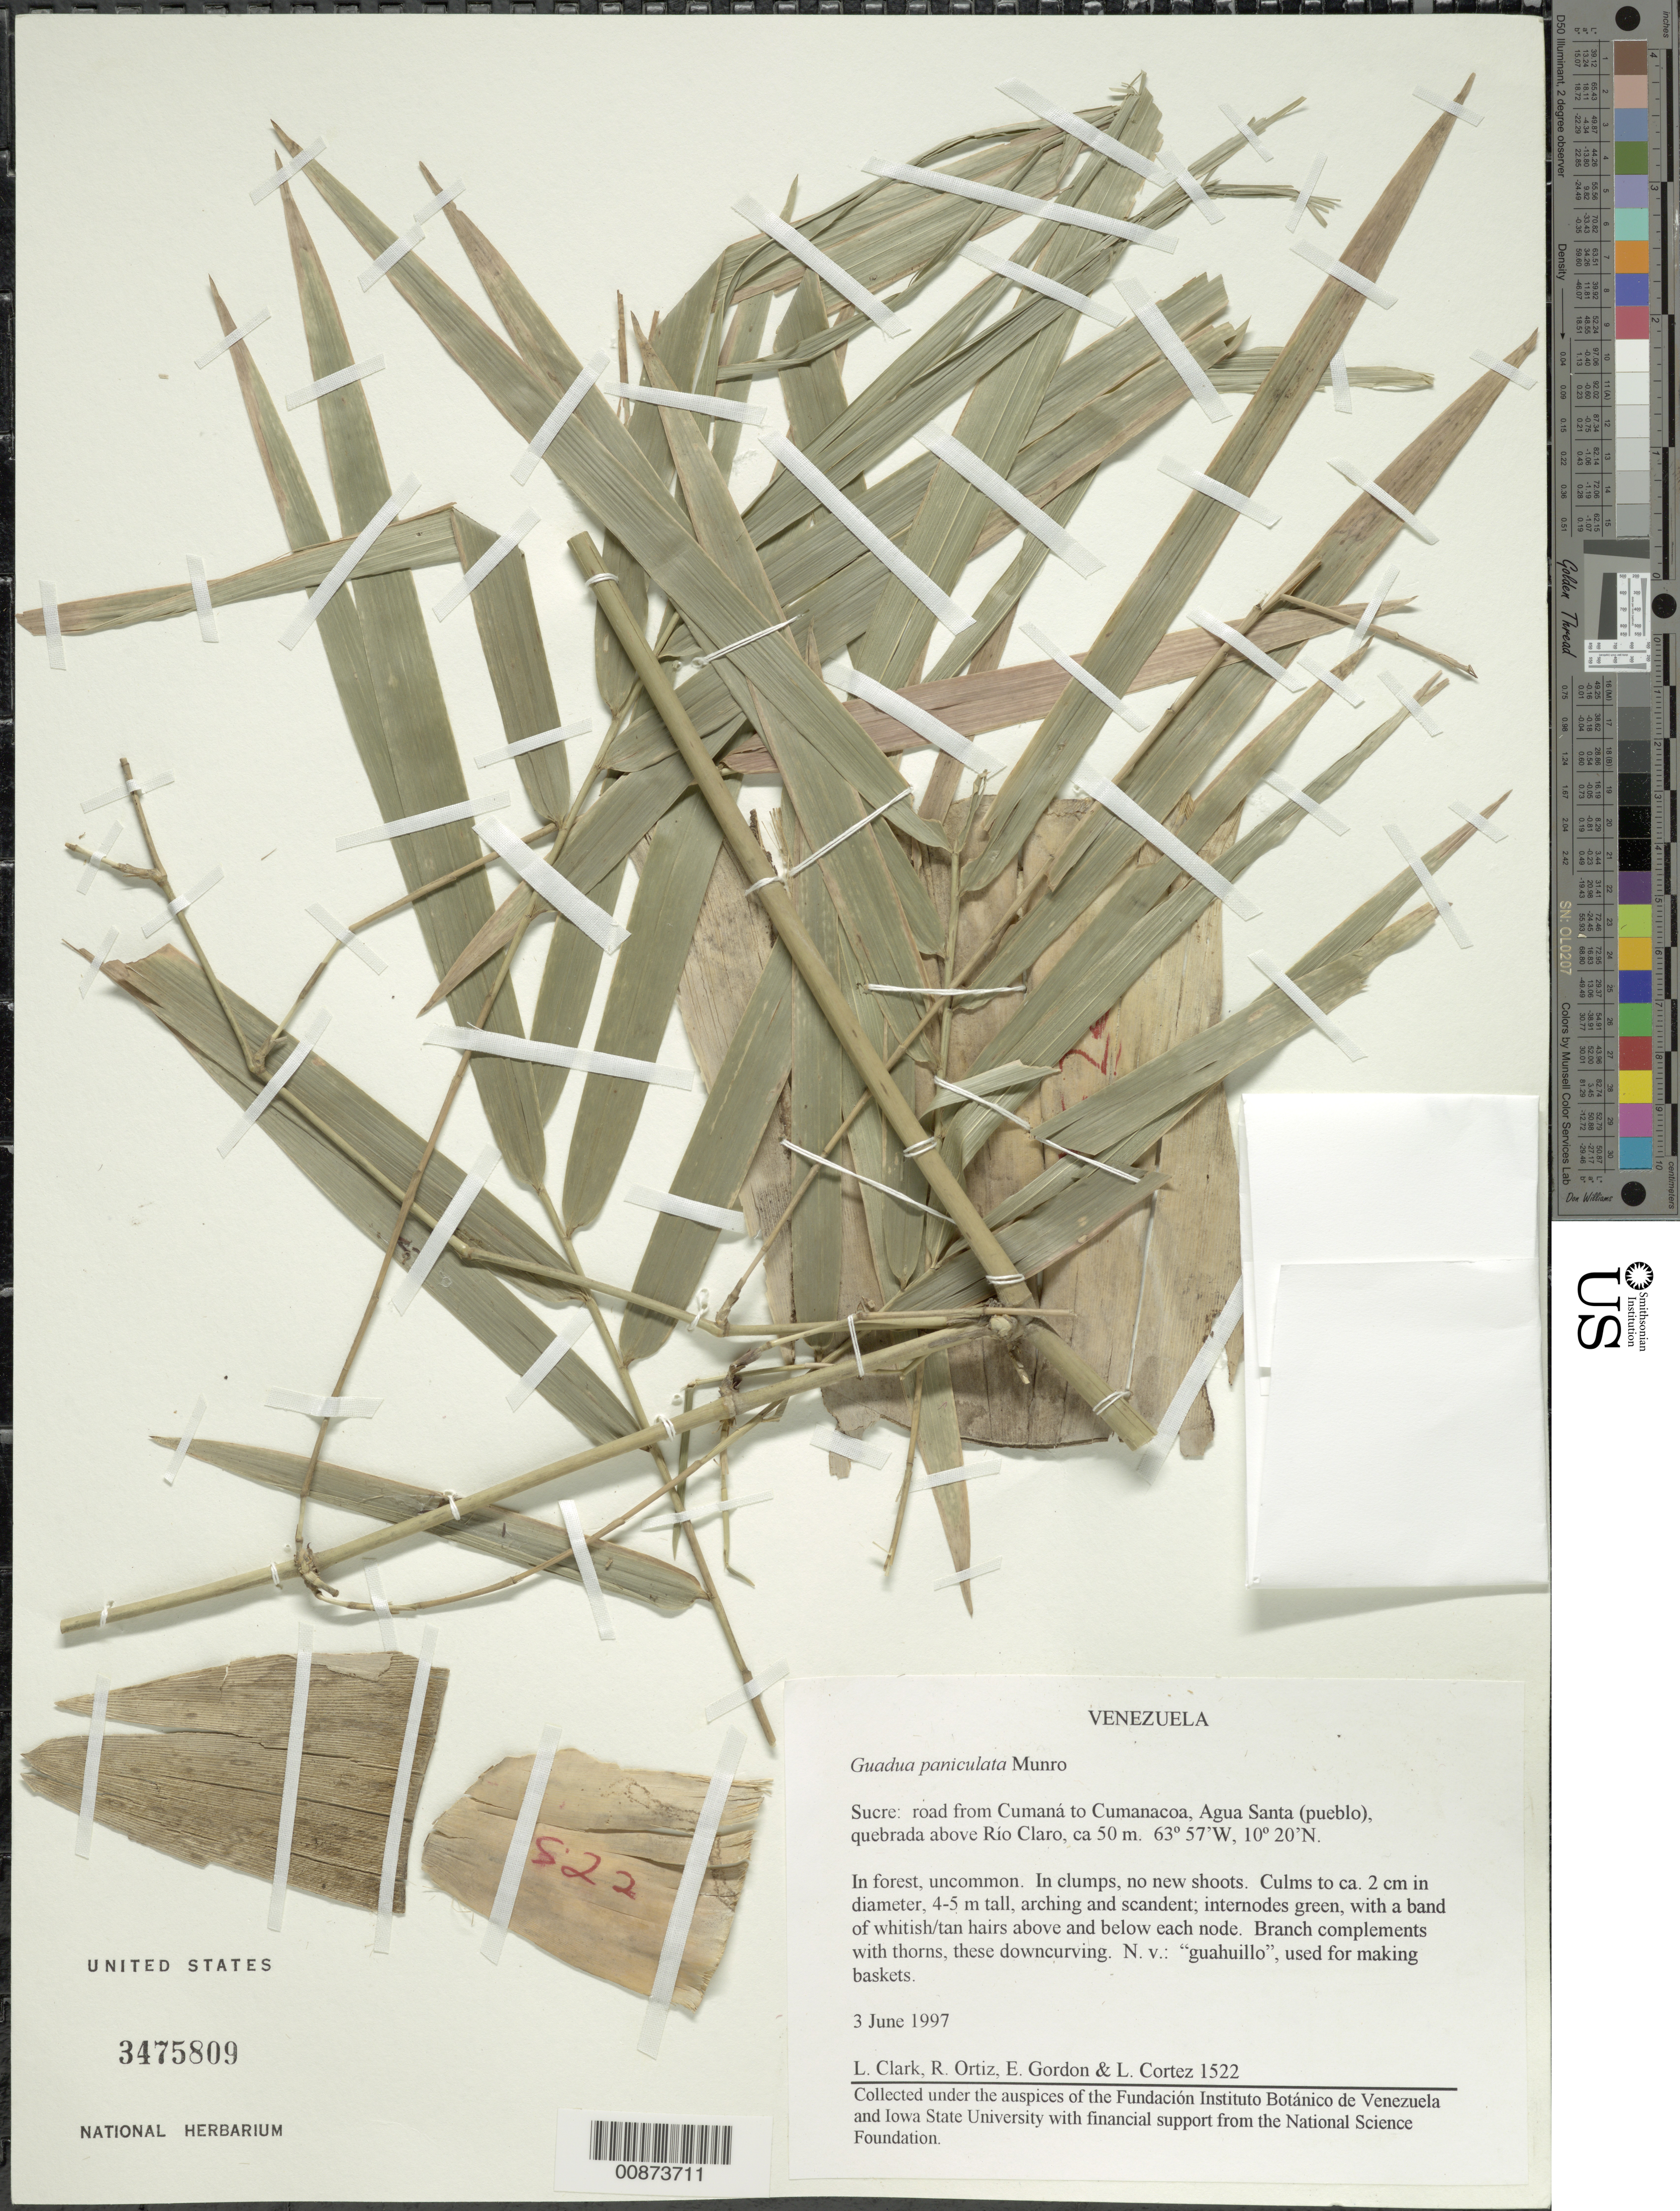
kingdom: Plantae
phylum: Tracheophyta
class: Liliopsida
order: Poales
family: Poaceae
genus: Guadua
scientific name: Guadua venezuelae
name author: Munro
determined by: McMurchie, Elizabeth, (UNITED STATES)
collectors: L. G. Clark, R. del C. Ortiz, L. Cortéz & E. Gordon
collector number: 1522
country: Venezuela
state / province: Sucre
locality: Road to Cumana to Cumanacoa, Agua Santa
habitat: In forest, uncommon.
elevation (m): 50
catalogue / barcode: US 3475809